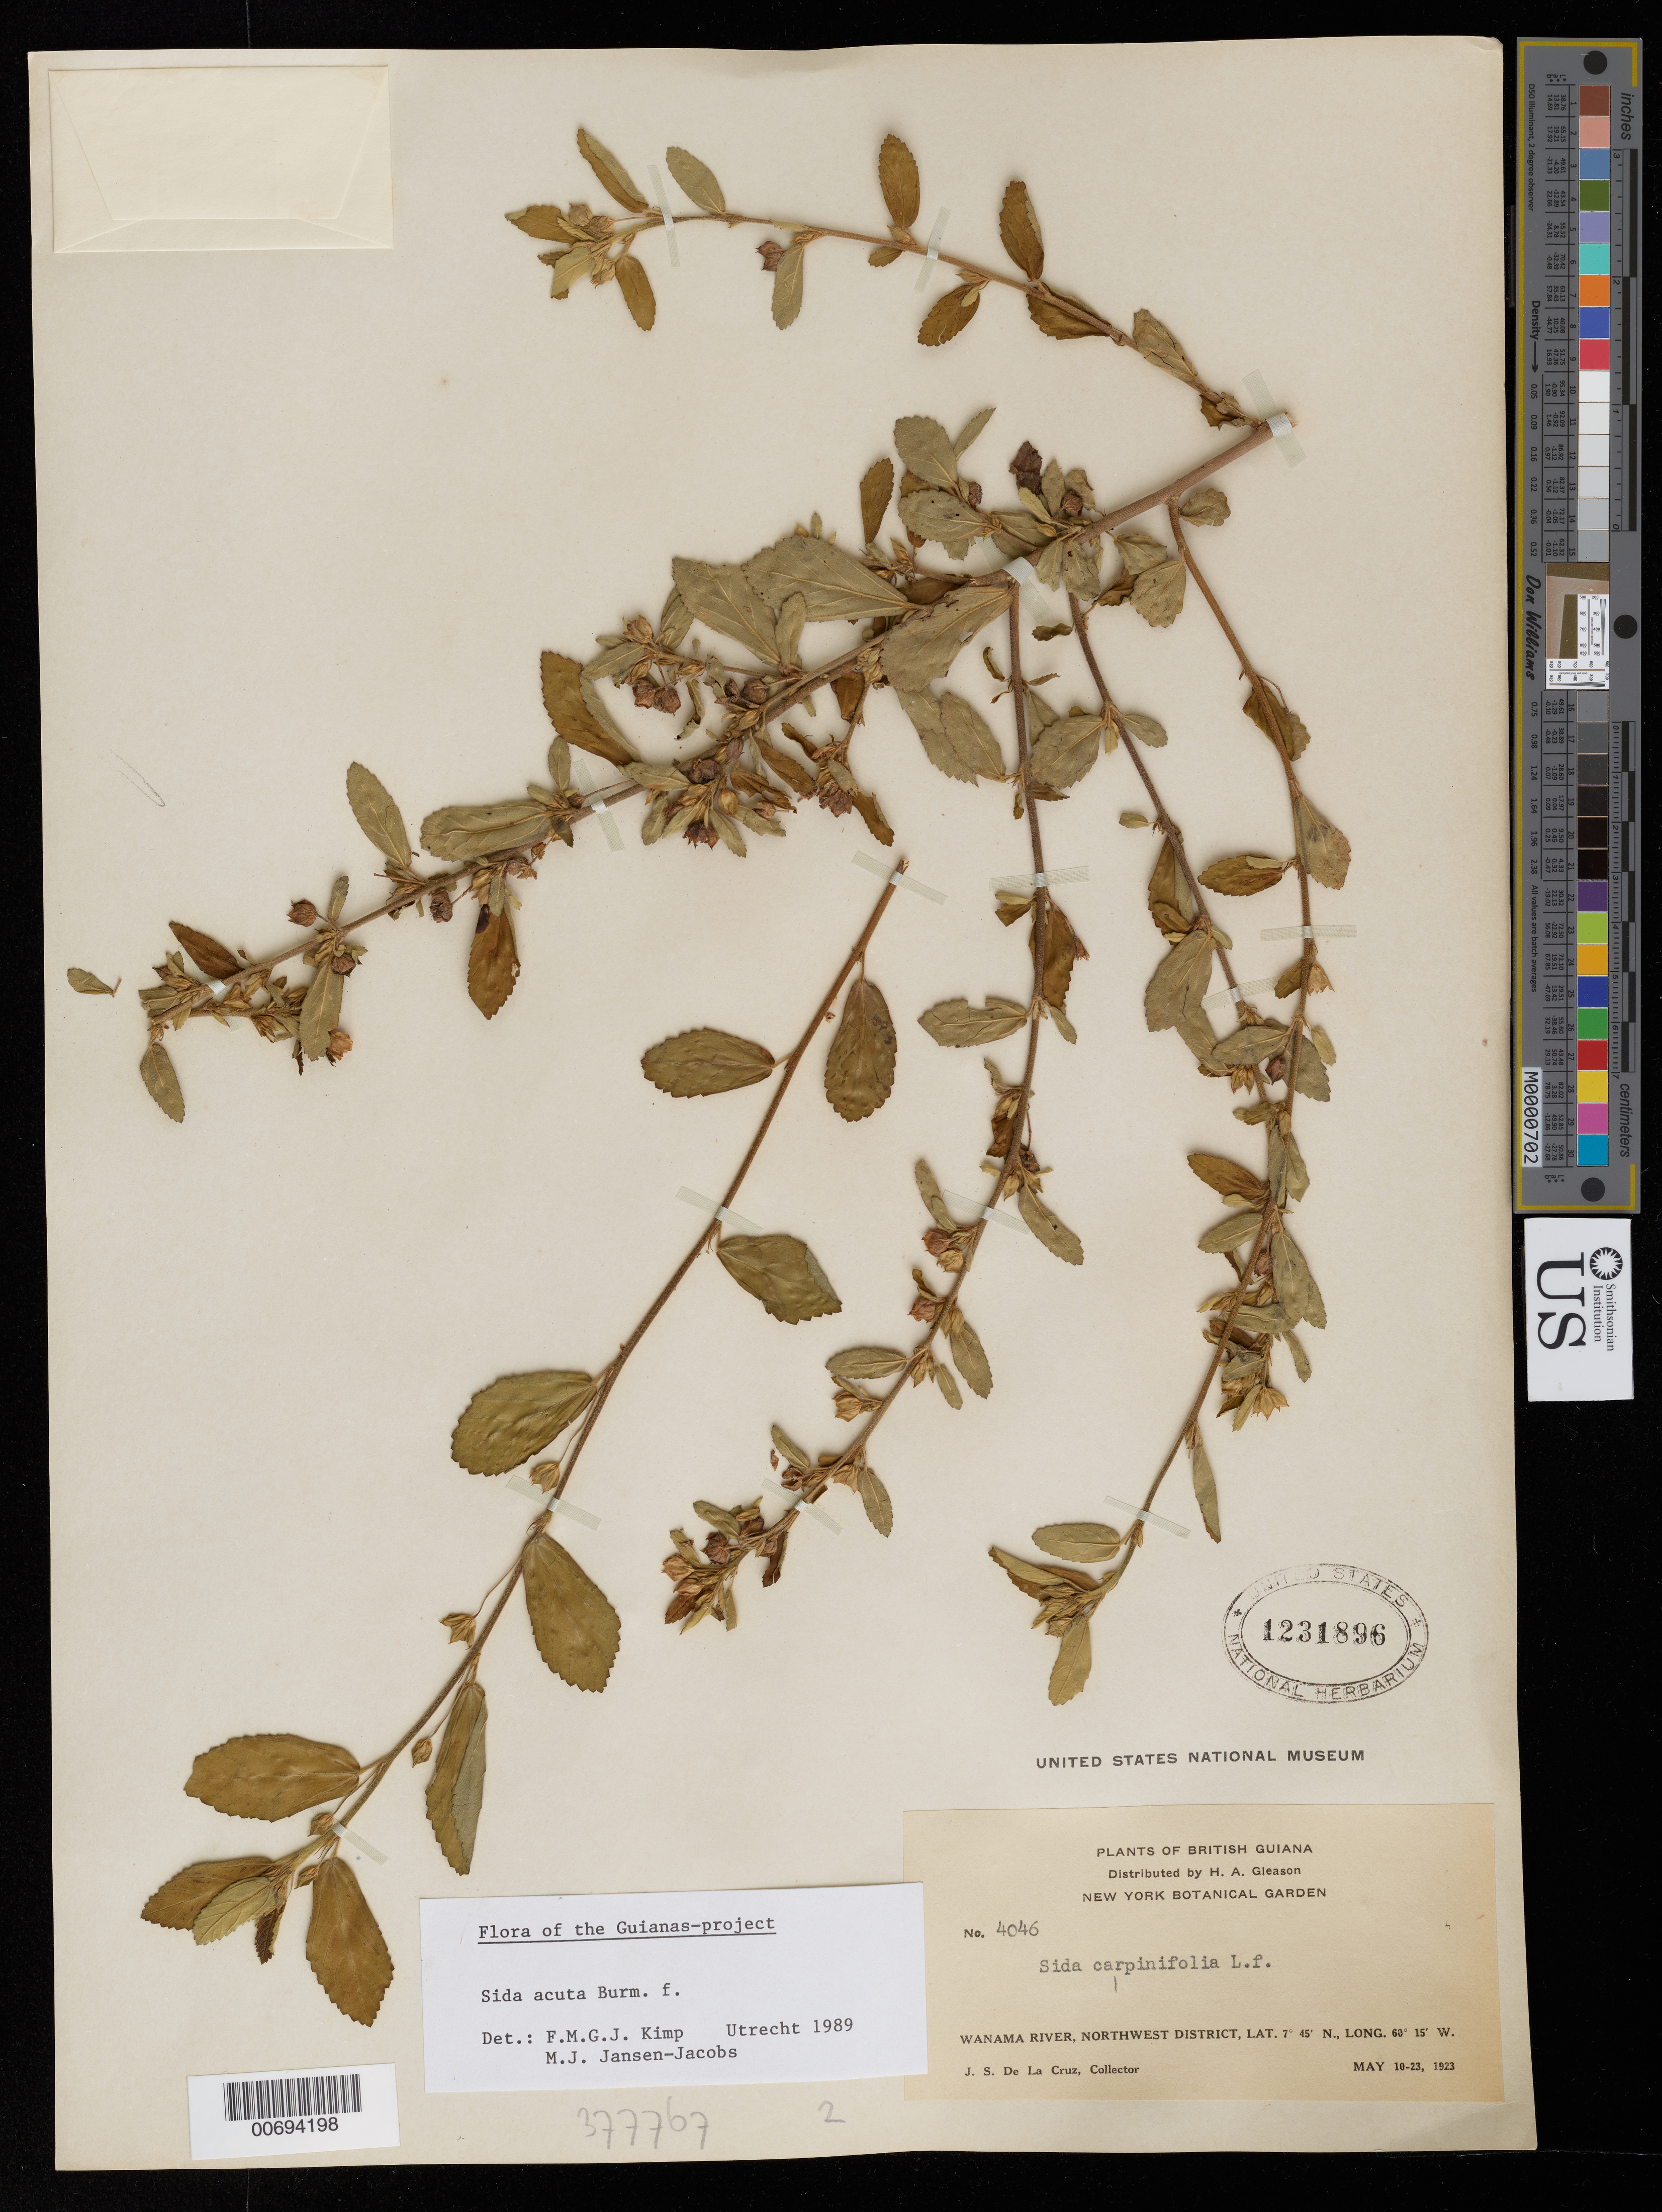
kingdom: Plantae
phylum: Tracheophyta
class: Magnoliopsida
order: Malvales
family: Malvaceae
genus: Sida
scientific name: Sida acuta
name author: Burm. f.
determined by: Kimp, F. M.; Jansen-Jacobs, M. J.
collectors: J. S. de la Cruz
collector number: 4046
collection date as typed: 10-May-23 to 23-May-23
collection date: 1923-05-10/1923-05-23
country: Guyana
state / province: Barima-Waini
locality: Wanama R., NW District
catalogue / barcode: US 1231896